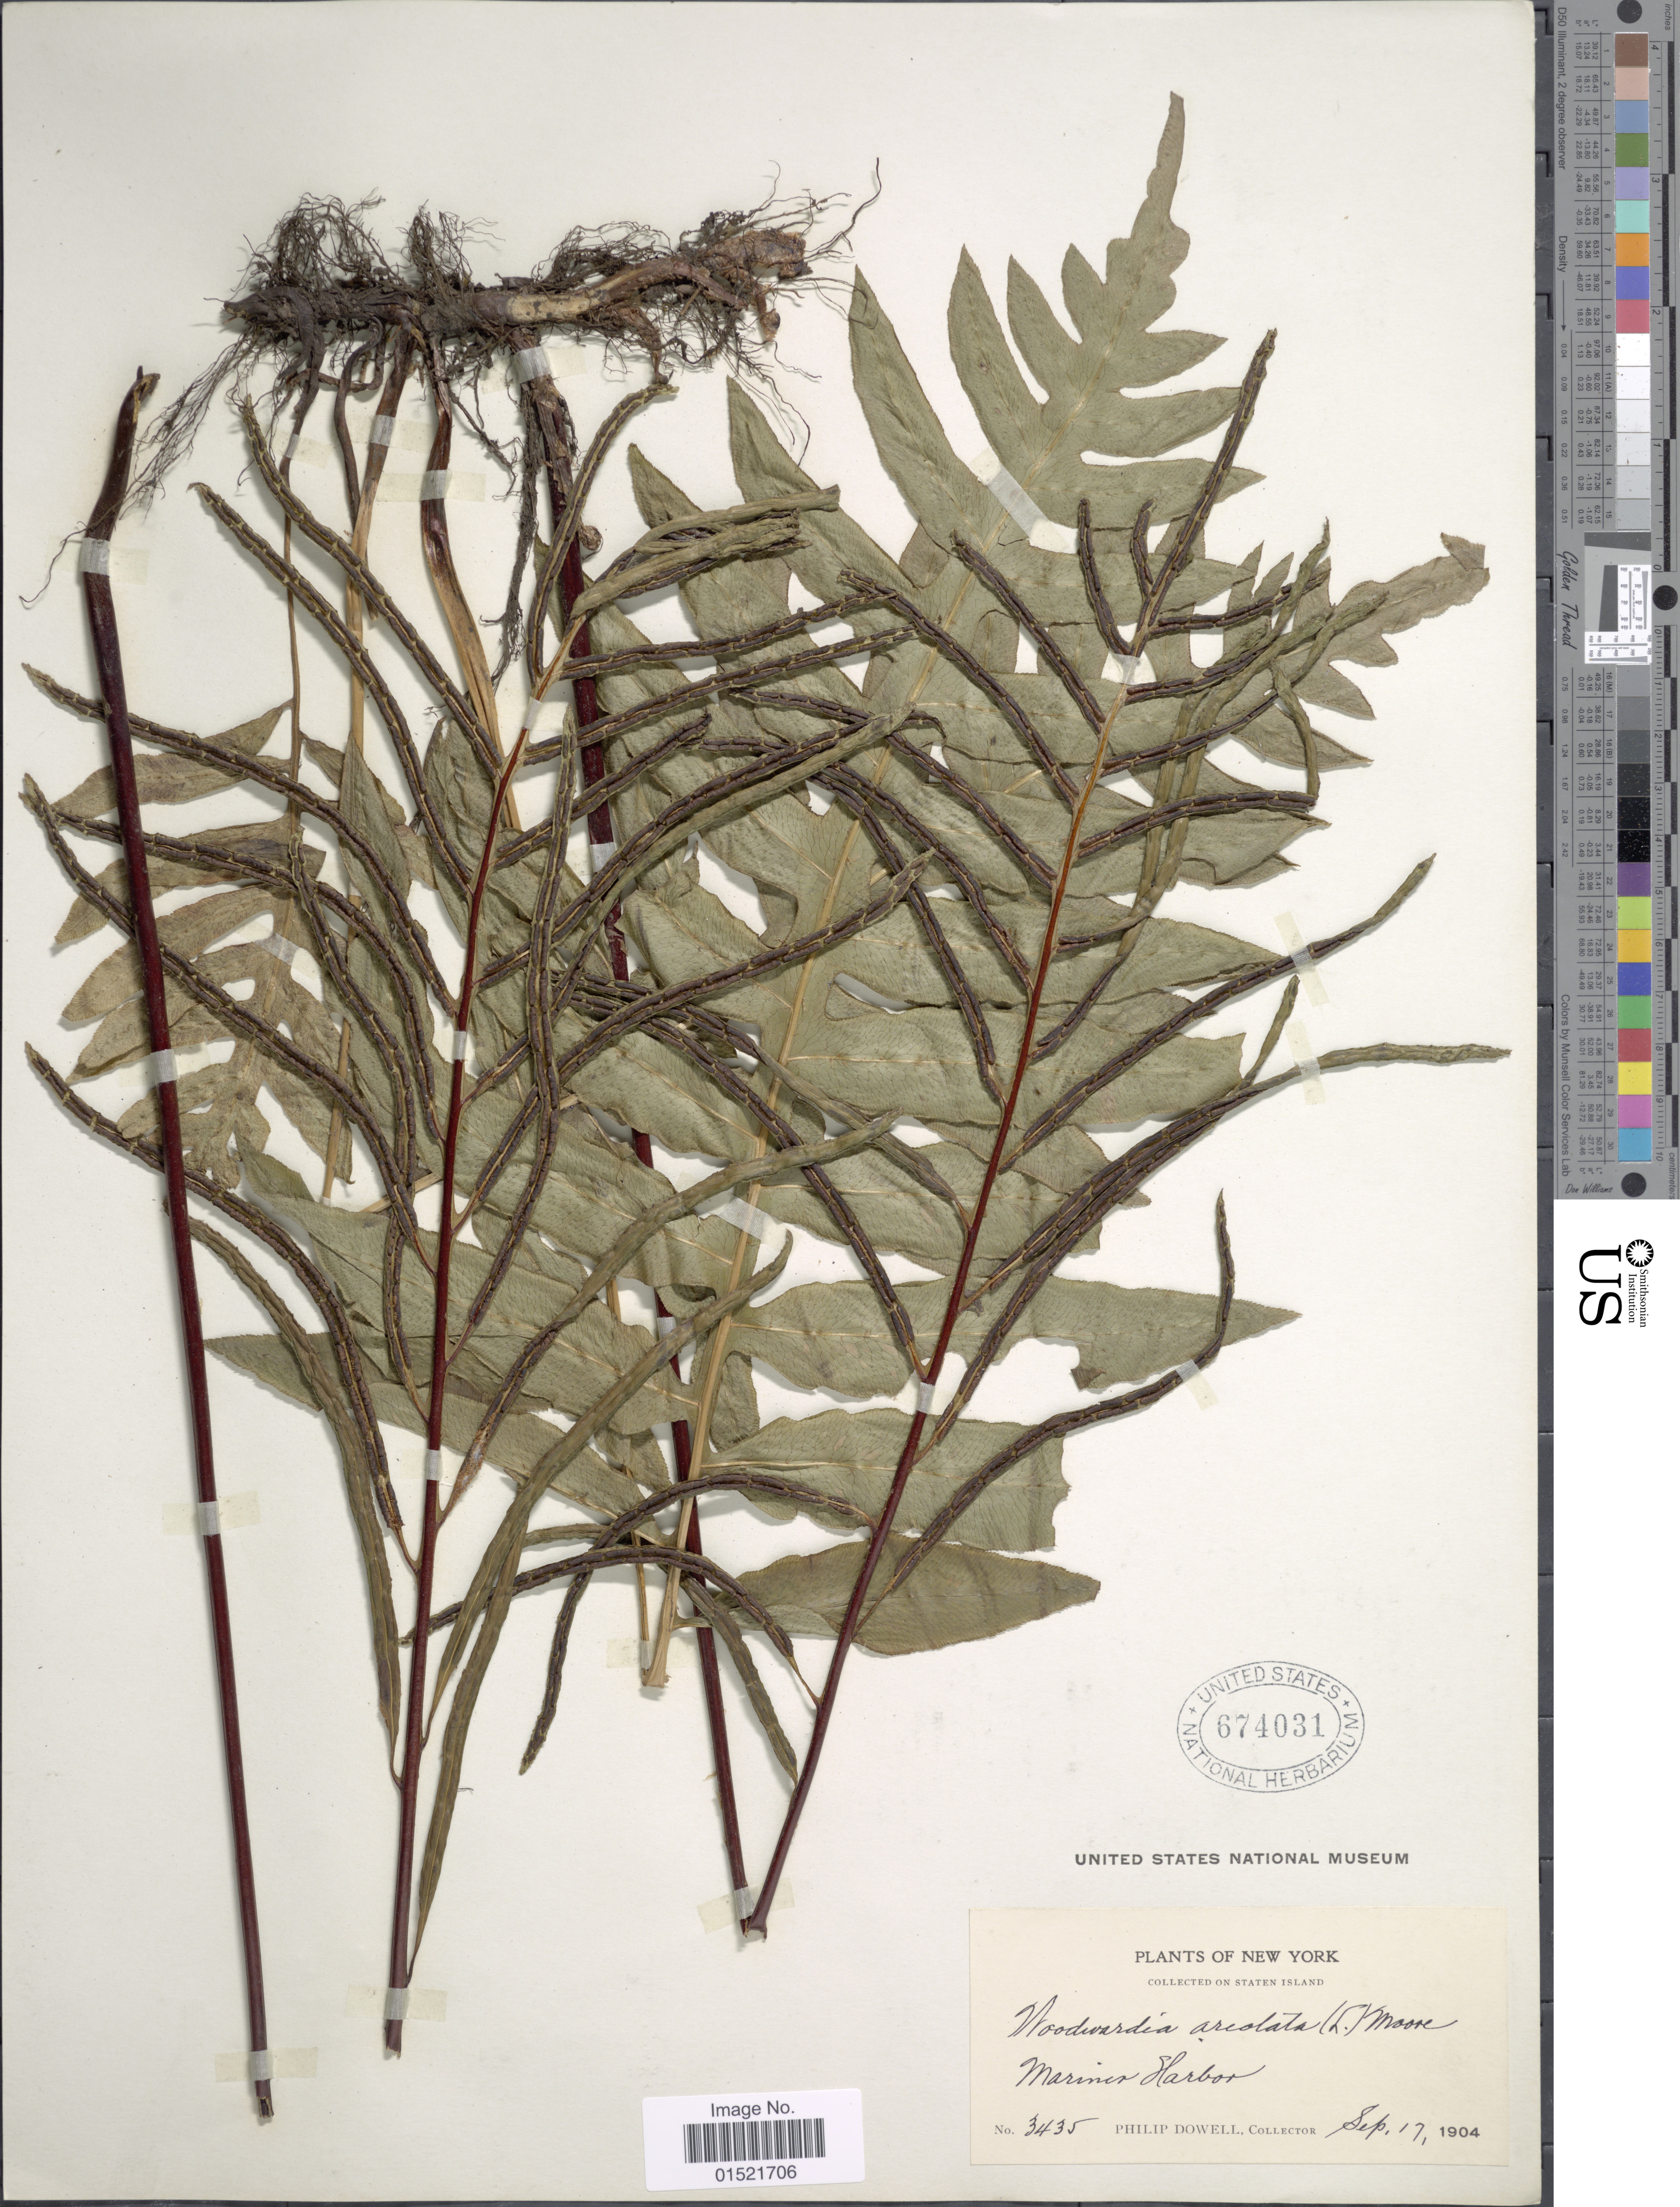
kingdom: Plantae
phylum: Tracheophyta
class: Polypodiopsida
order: Polypodiales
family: Blechnaceae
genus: Woodwardia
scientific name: Woodwardia areolata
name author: (L.) T. Moore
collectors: P. Dowell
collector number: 3435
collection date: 1904-09-17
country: United States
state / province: New York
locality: Staten Island, Marines Harbor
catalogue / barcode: US 674031